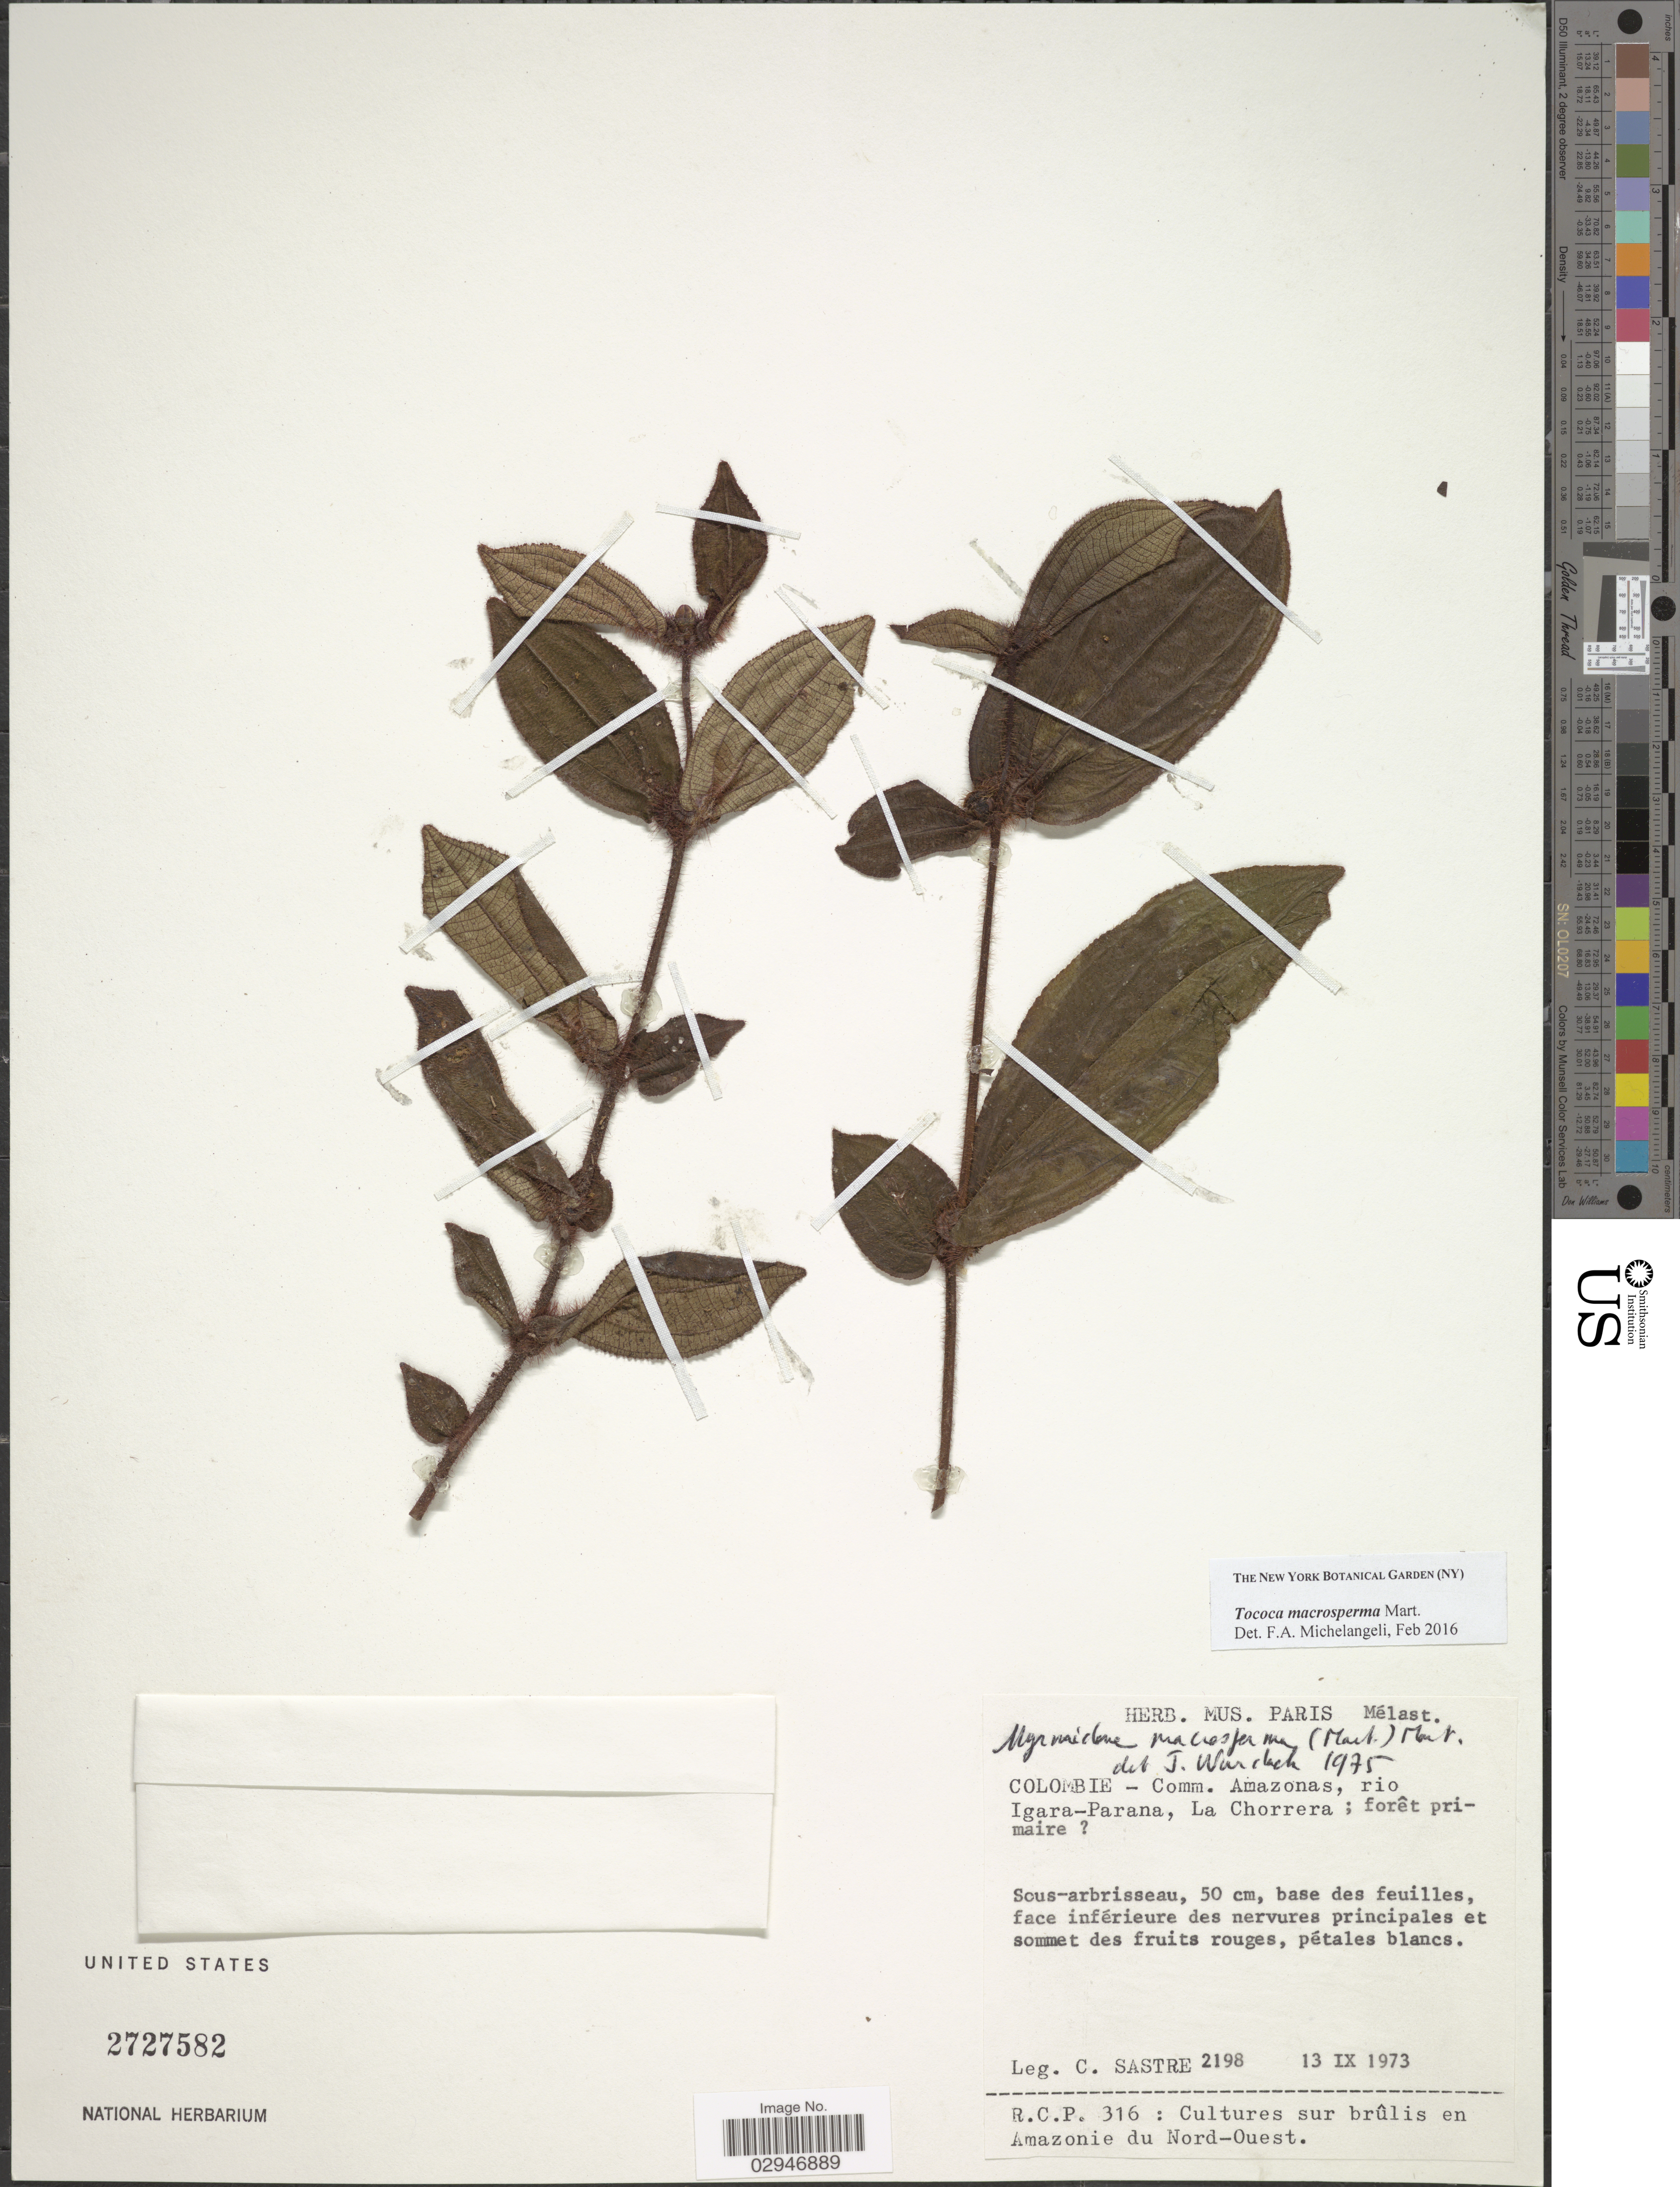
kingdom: Plantae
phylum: Tracheophyta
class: Magnoliopsida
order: Myrtales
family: Melastomataceae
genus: Tococa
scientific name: Tococa macrosperma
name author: Mart.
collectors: C. Sastre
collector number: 2198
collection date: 1973-09-13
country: Colombia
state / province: Amazônas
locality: Comm. Amazonas, rio Igara-Parana, La Chorrera; forêt primare [unsure placement].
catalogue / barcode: US 2727582